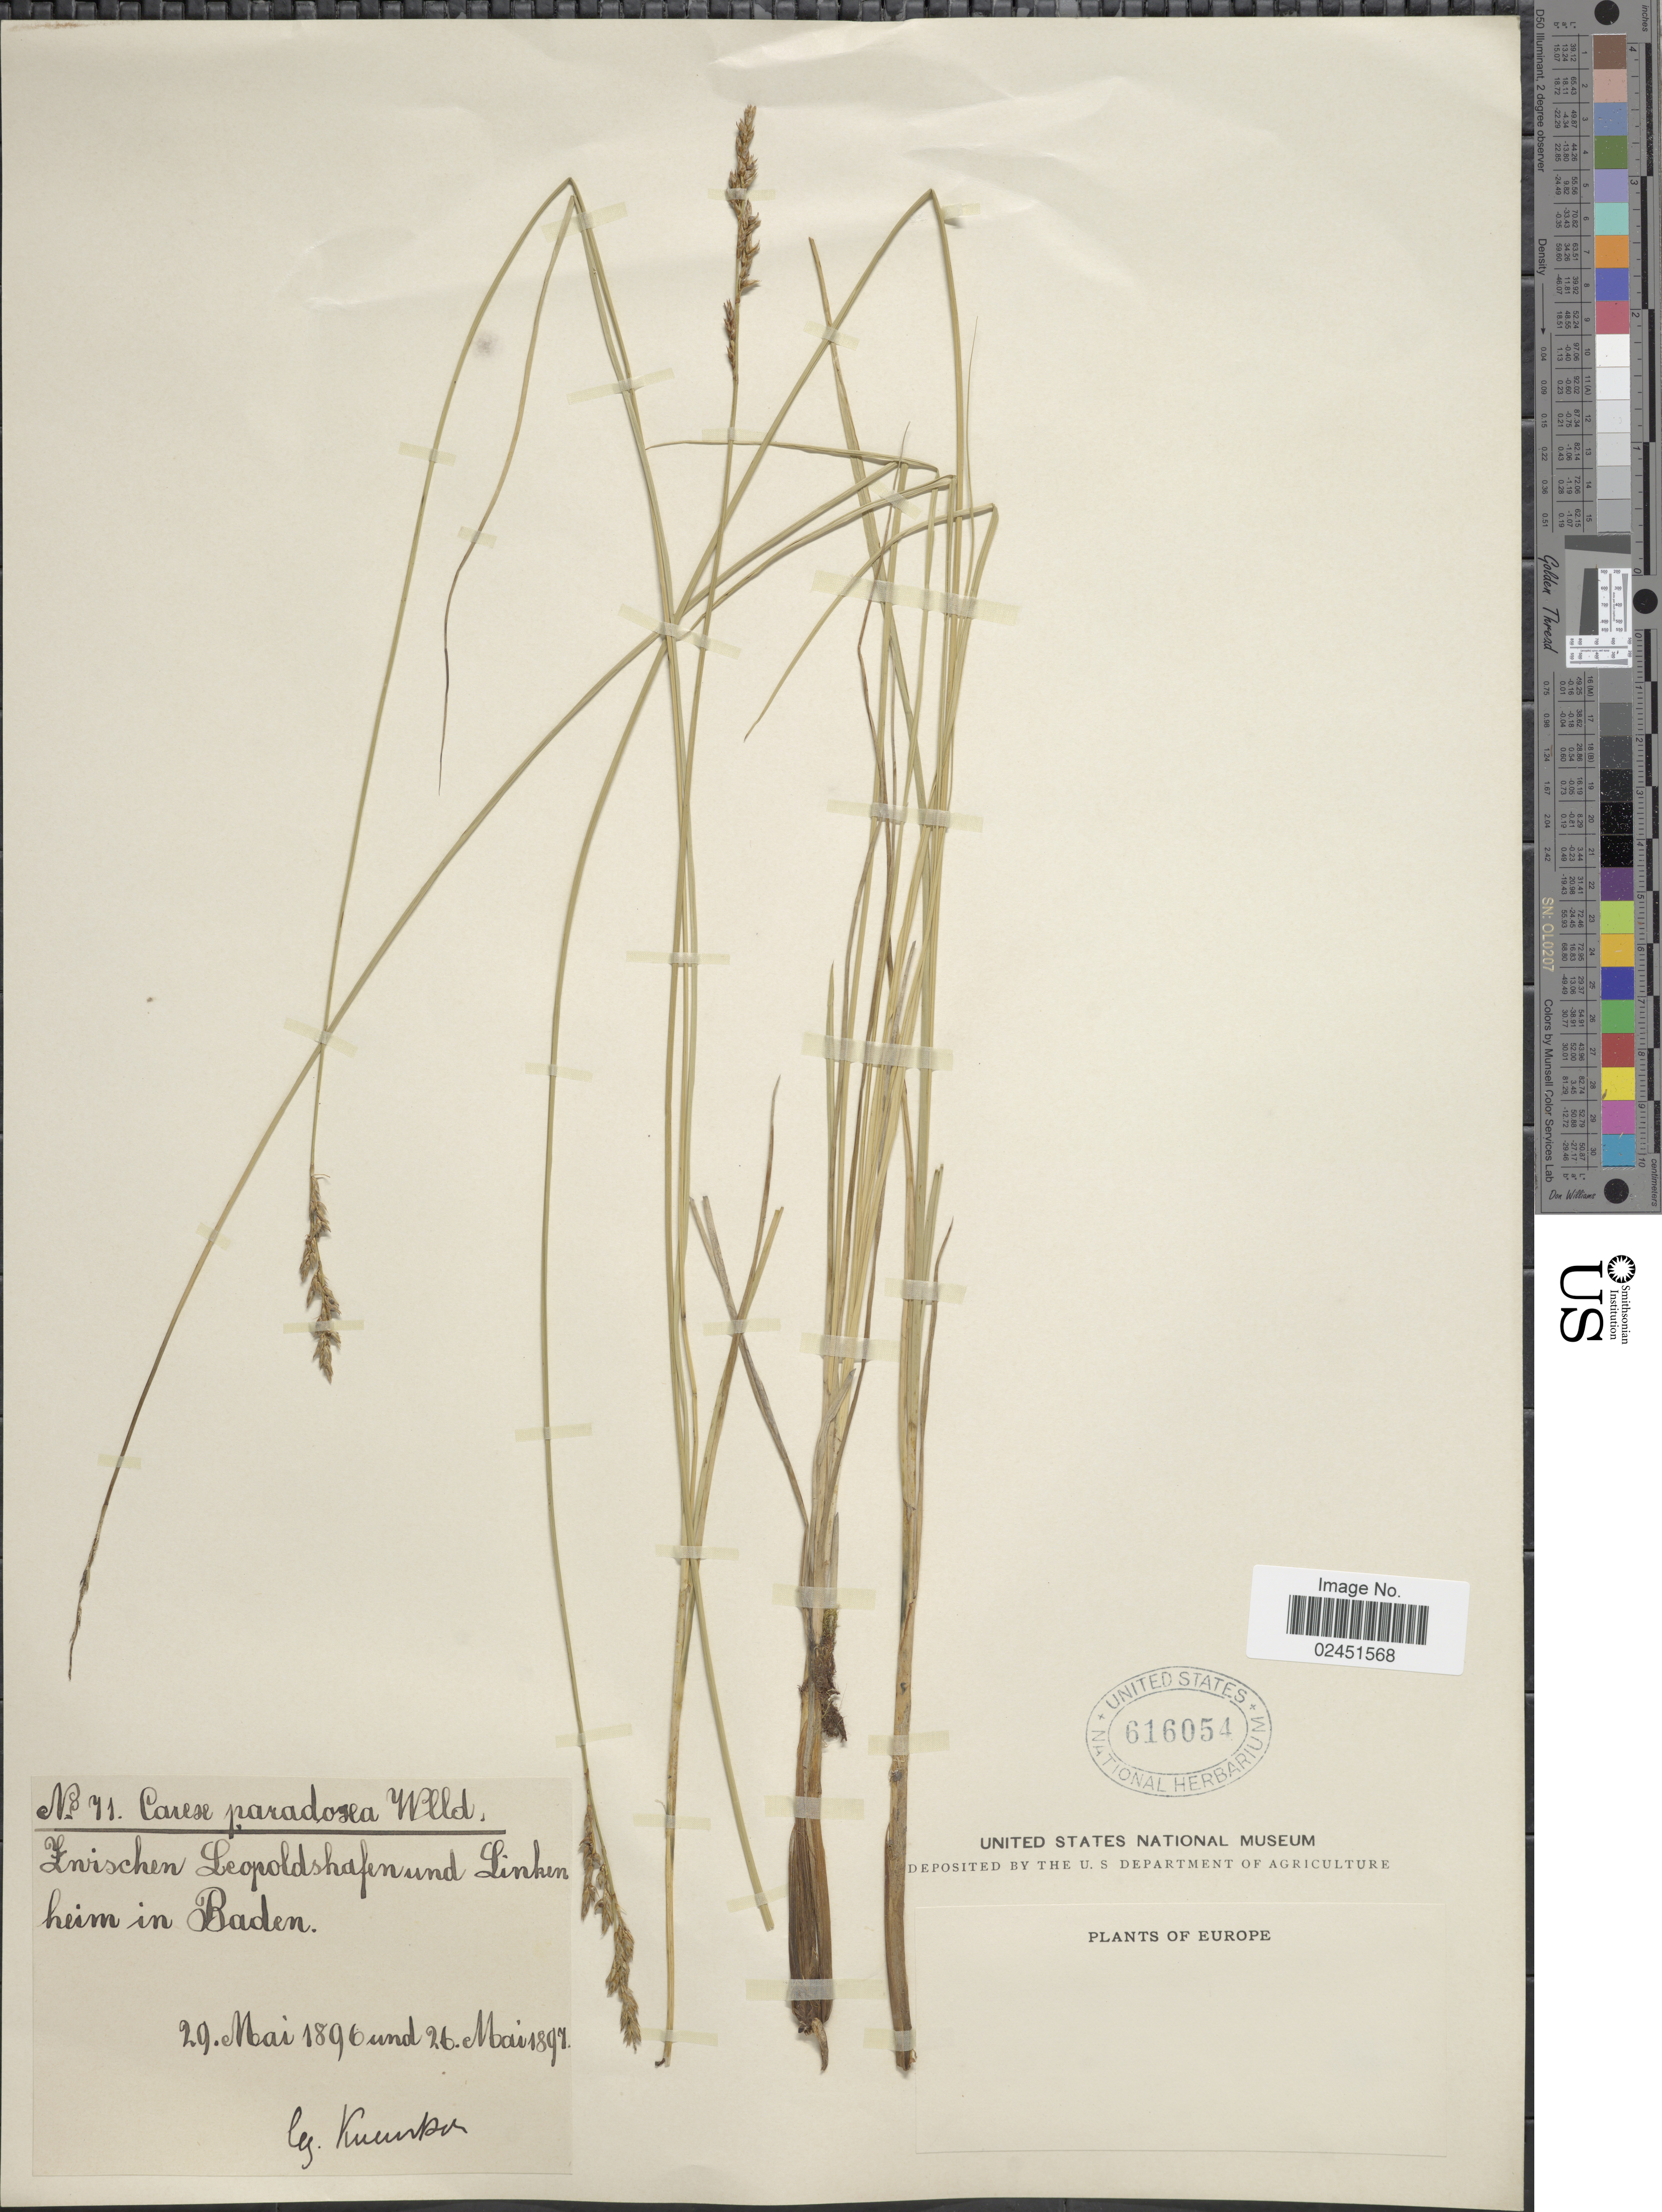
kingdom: Plantae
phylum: Tracheophyta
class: Liliopsida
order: Poales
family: Cyperaceae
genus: Carex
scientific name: Carex appropinquata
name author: Schumach.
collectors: J. Kneucker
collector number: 71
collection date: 1896-05-29/1897-05-26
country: Germany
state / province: Baden-Württemberg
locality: Zwischen Leopoldshafenund Linken heim in Baden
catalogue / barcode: US 616054